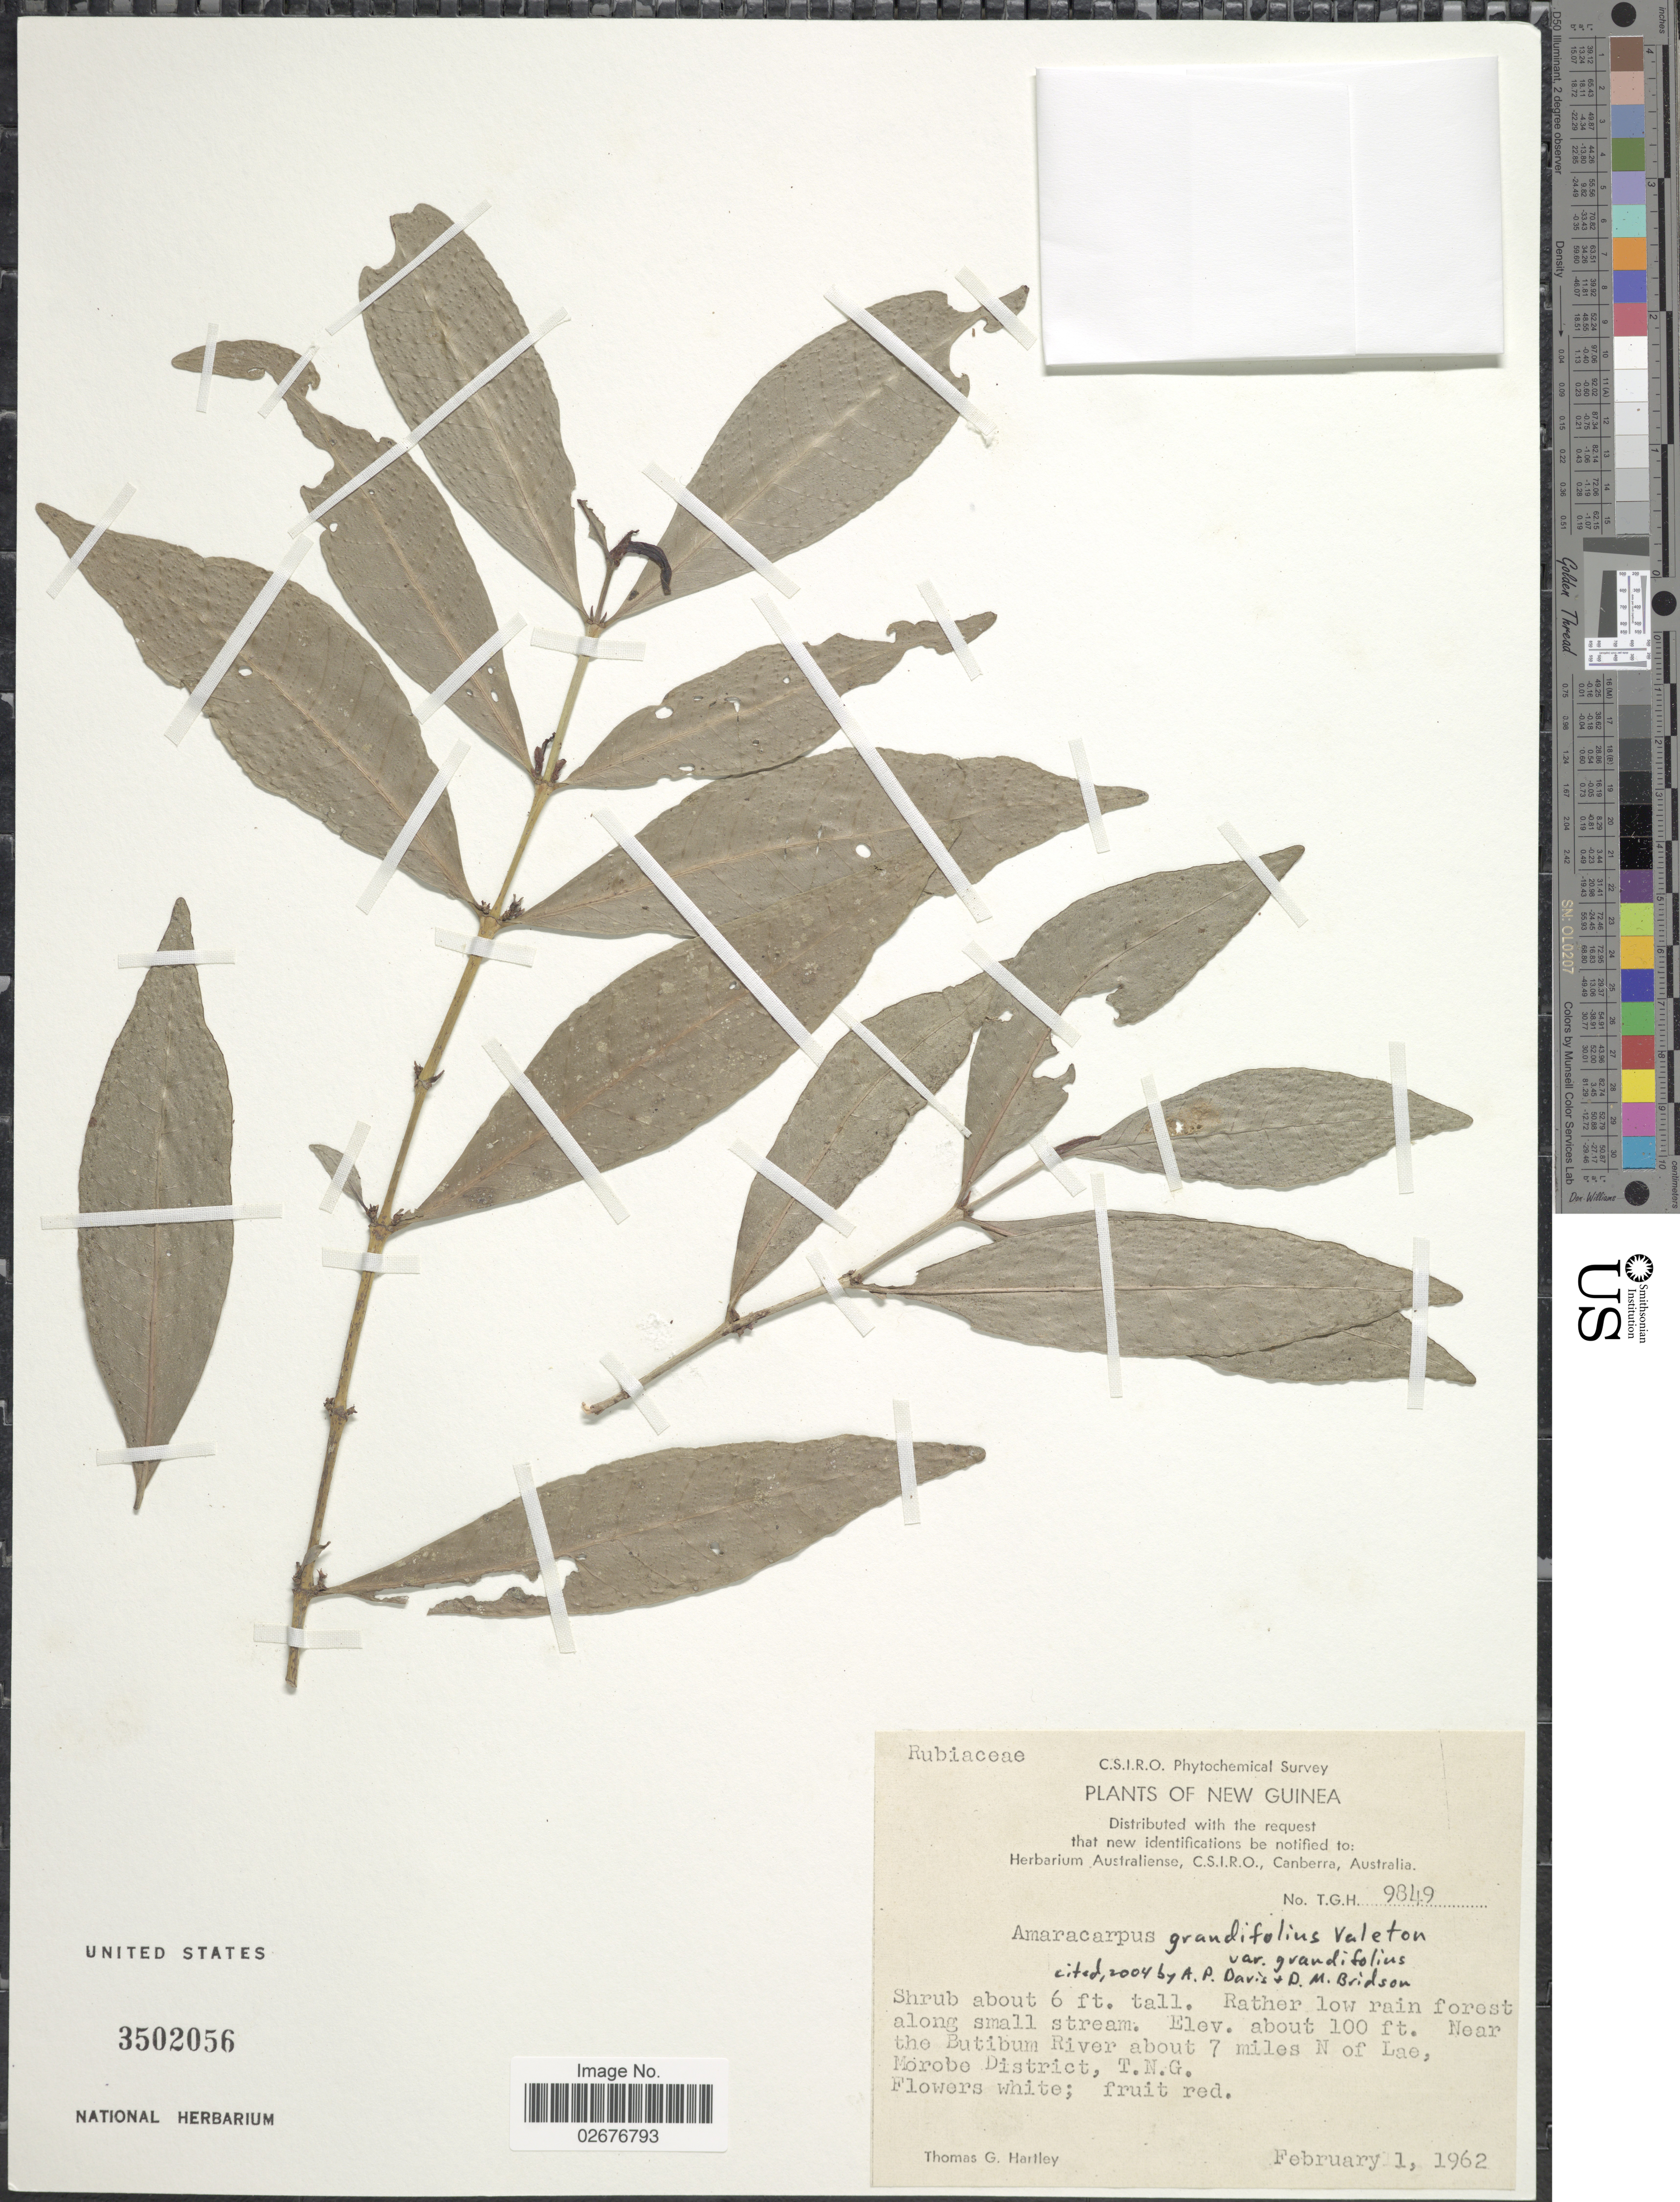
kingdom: Plantae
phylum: Tracheophyta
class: Magnoliopsida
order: Gentianales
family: Rubiaceae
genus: Amaracarpus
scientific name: Amaracarpus grandifolius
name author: Valeton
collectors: T. Hartley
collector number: TGH9849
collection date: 1962-02-01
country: Papua New Guinea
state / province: Morobe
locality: New Guinea, near the Butibum River, about 7 miles N of Lae, T.N.G.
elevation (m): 30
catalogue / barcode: US 3502056